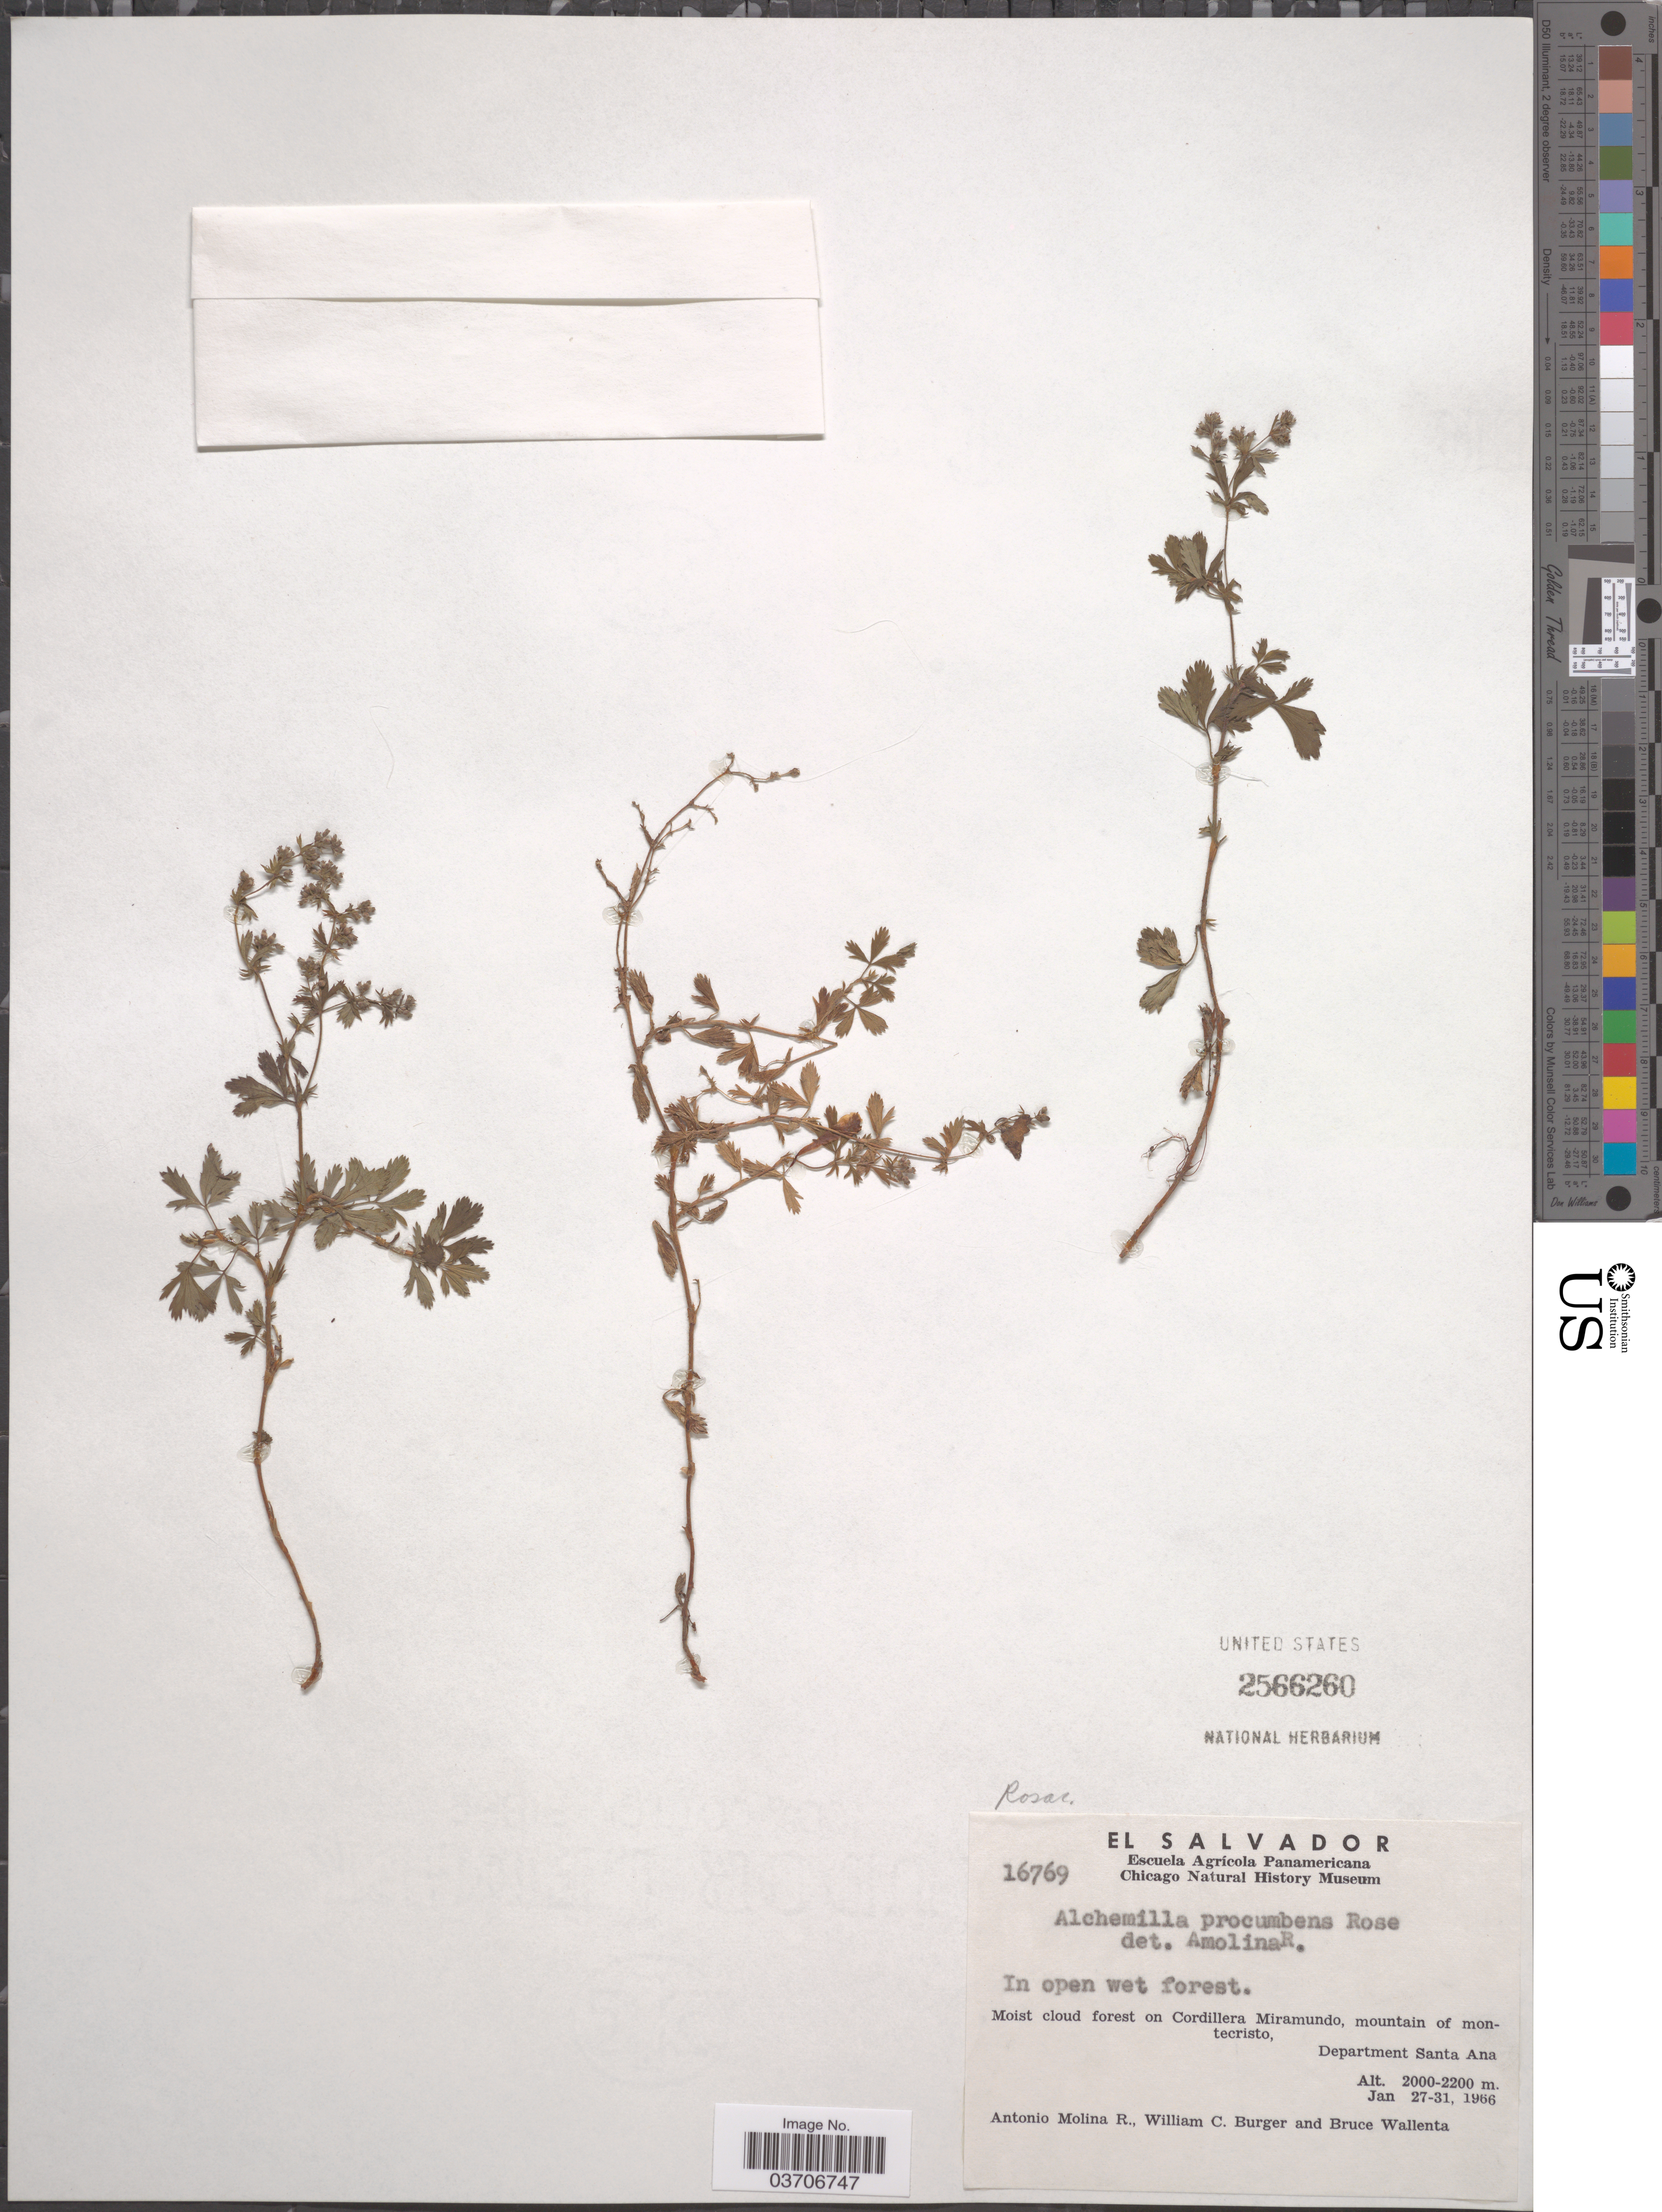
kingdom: Plantae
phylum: Tracheophyta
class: Magnoliopsida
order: Rosales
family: Rosaceae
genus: Lachemilla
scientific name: Lachemilla procumbens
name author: (Rose) Rydb.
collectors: A. Molina R., W. Burger & B. Wallenta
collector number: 16769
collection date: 1966-01-27/1966-01-31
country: El Salvador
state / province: Santa Ana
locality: Moist cloud forest on Cordillera Miramundo, mountain of montecristo, Department Santa Ana.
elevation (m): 2000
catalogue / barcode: US 2566260